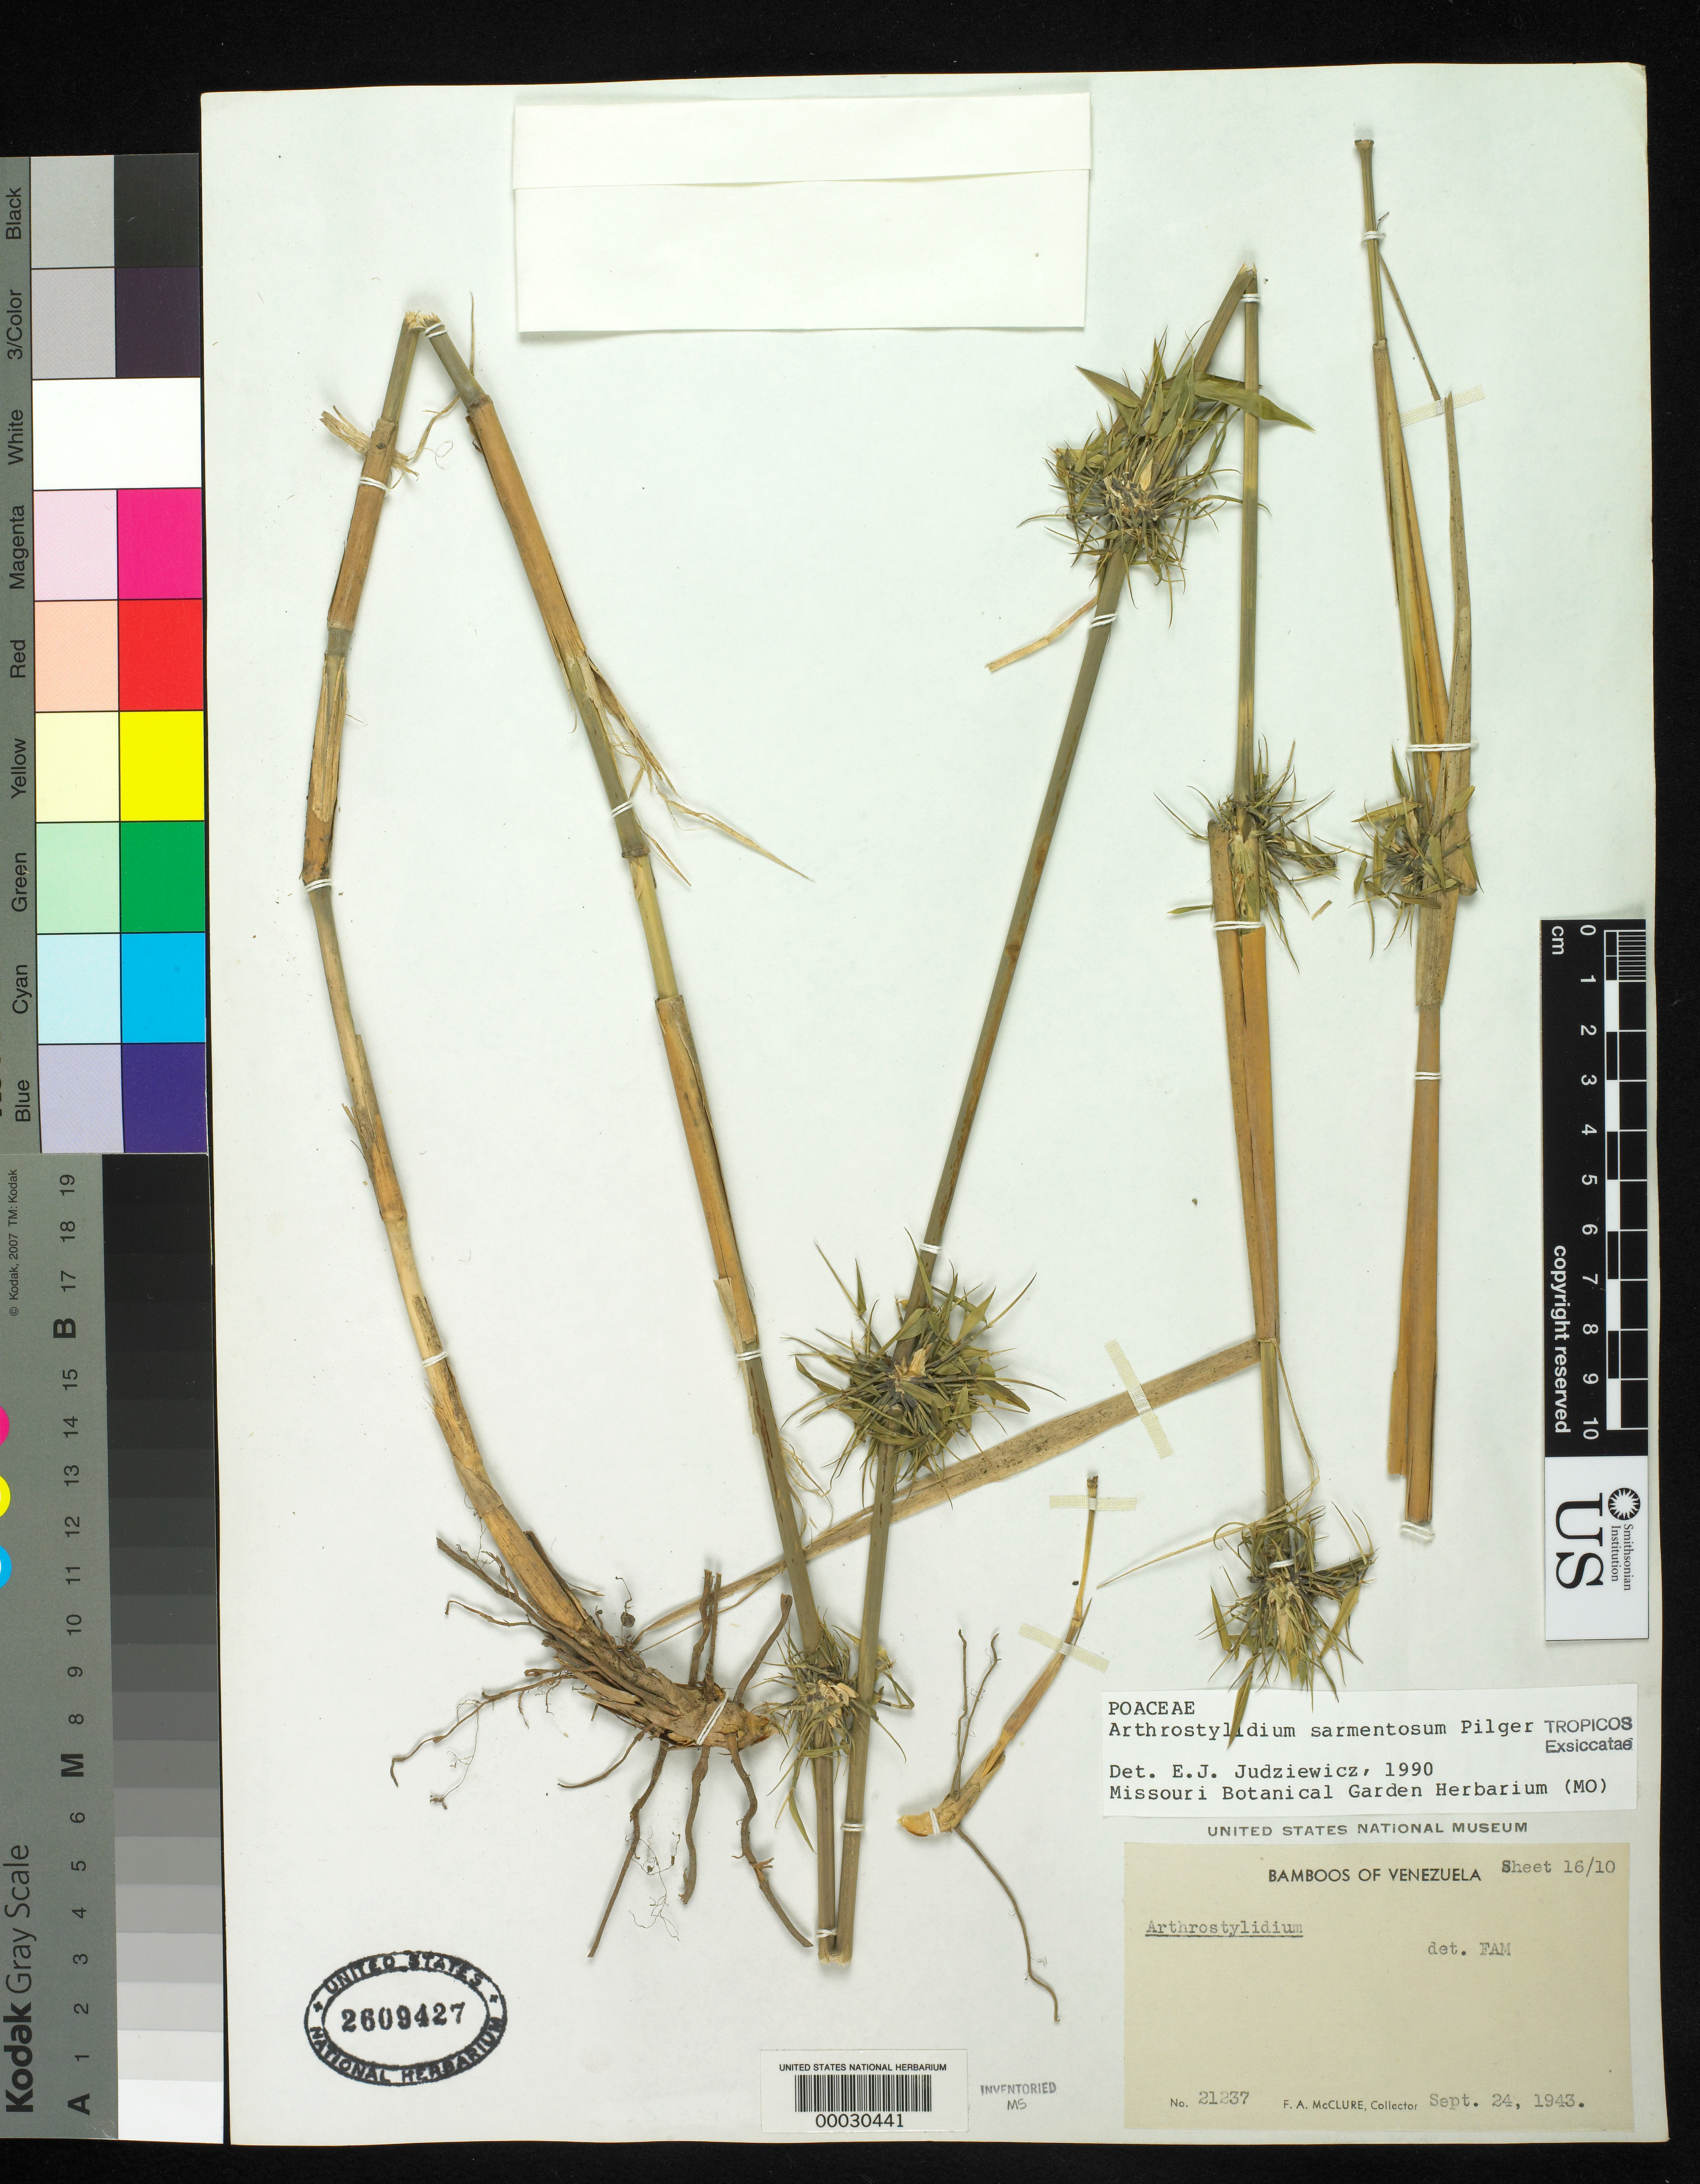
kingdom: Plantae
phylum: Tracheophyta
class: Liliopsida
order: Poales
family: Poaceae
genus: Arthrostylidium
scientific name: Arthrostylidium sarmentosum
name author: Pilg. in Urb.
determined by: Judziewicz, E. J.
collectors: F. A. McClure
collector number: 21237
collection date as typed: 24 Sep 1943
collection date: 1943-09-24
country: Venezuela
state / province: Distrito Federal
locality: El junquito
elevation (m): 1800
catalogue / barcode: US 2609427